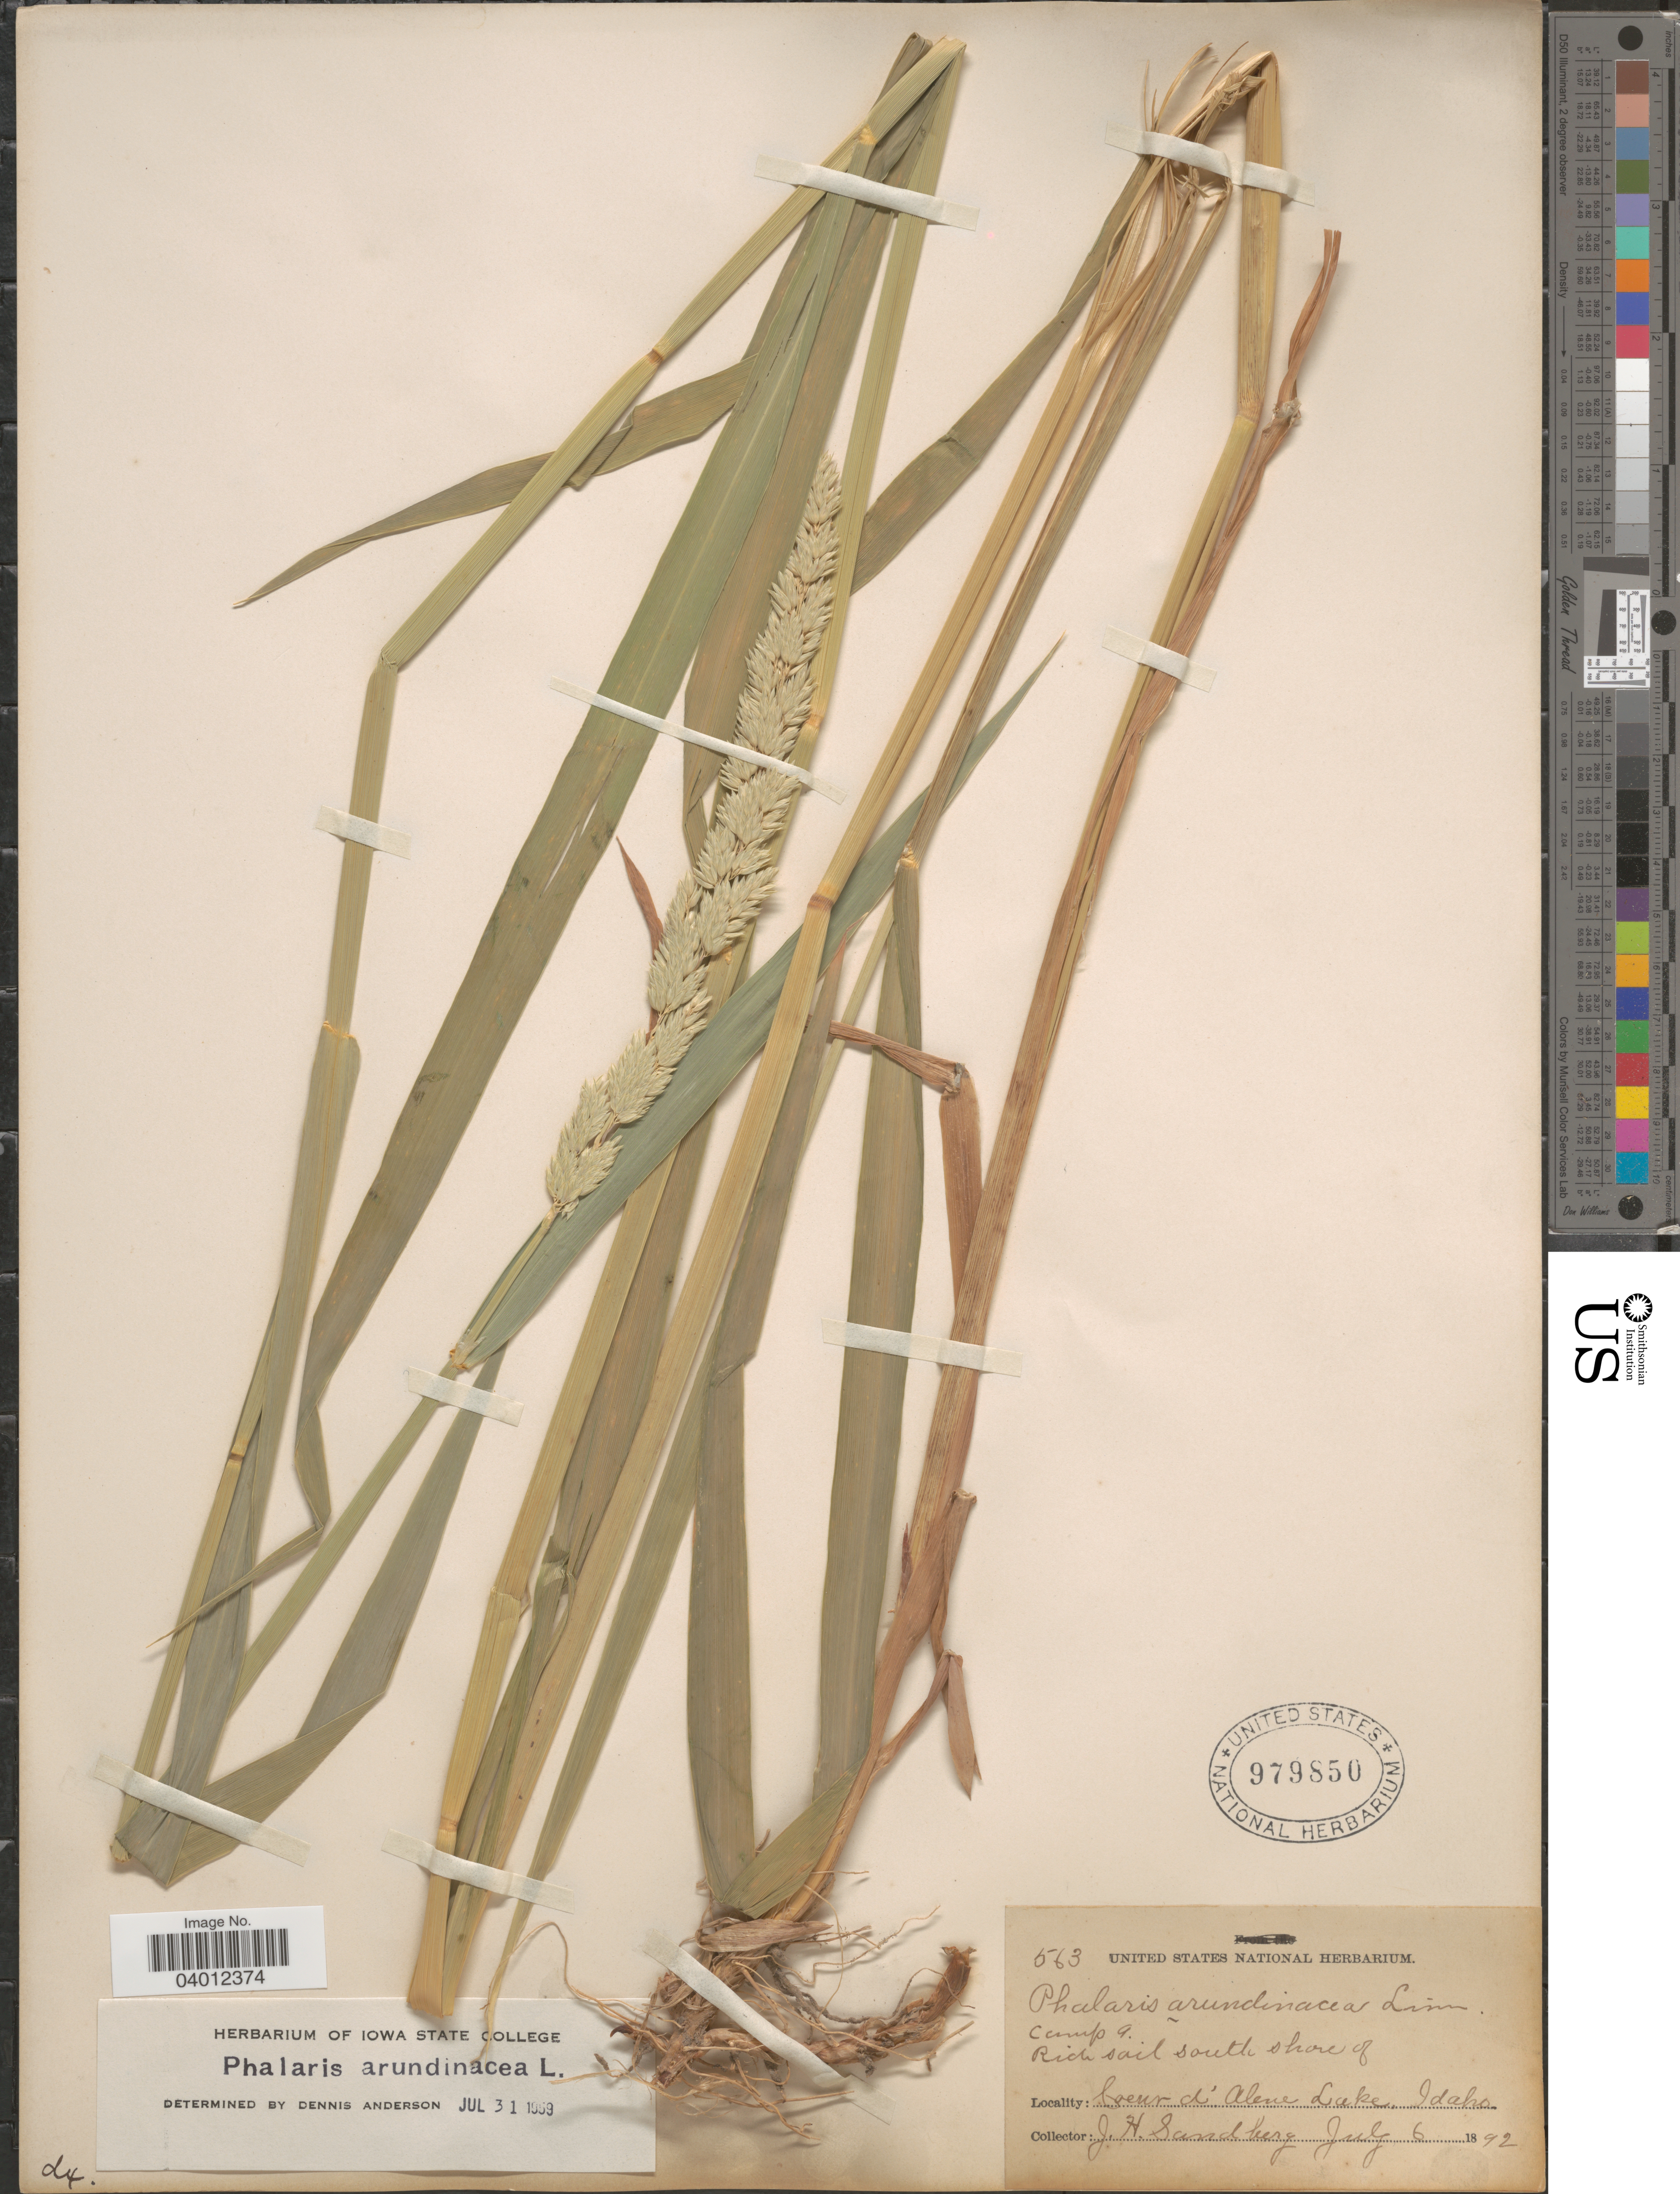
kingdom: Plantae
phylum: Tracheophyta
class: Liliopsida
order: Poales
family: Poaceae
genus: Phalaris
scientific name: Phalaris arundinacea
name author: L.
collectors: J. H. Sandberg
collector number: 563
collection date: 1892-07-06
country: United States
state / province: Idaho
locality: Camp 9. Rich soil south shore of Coeur d'Alene Lake.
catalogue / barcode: US 979850